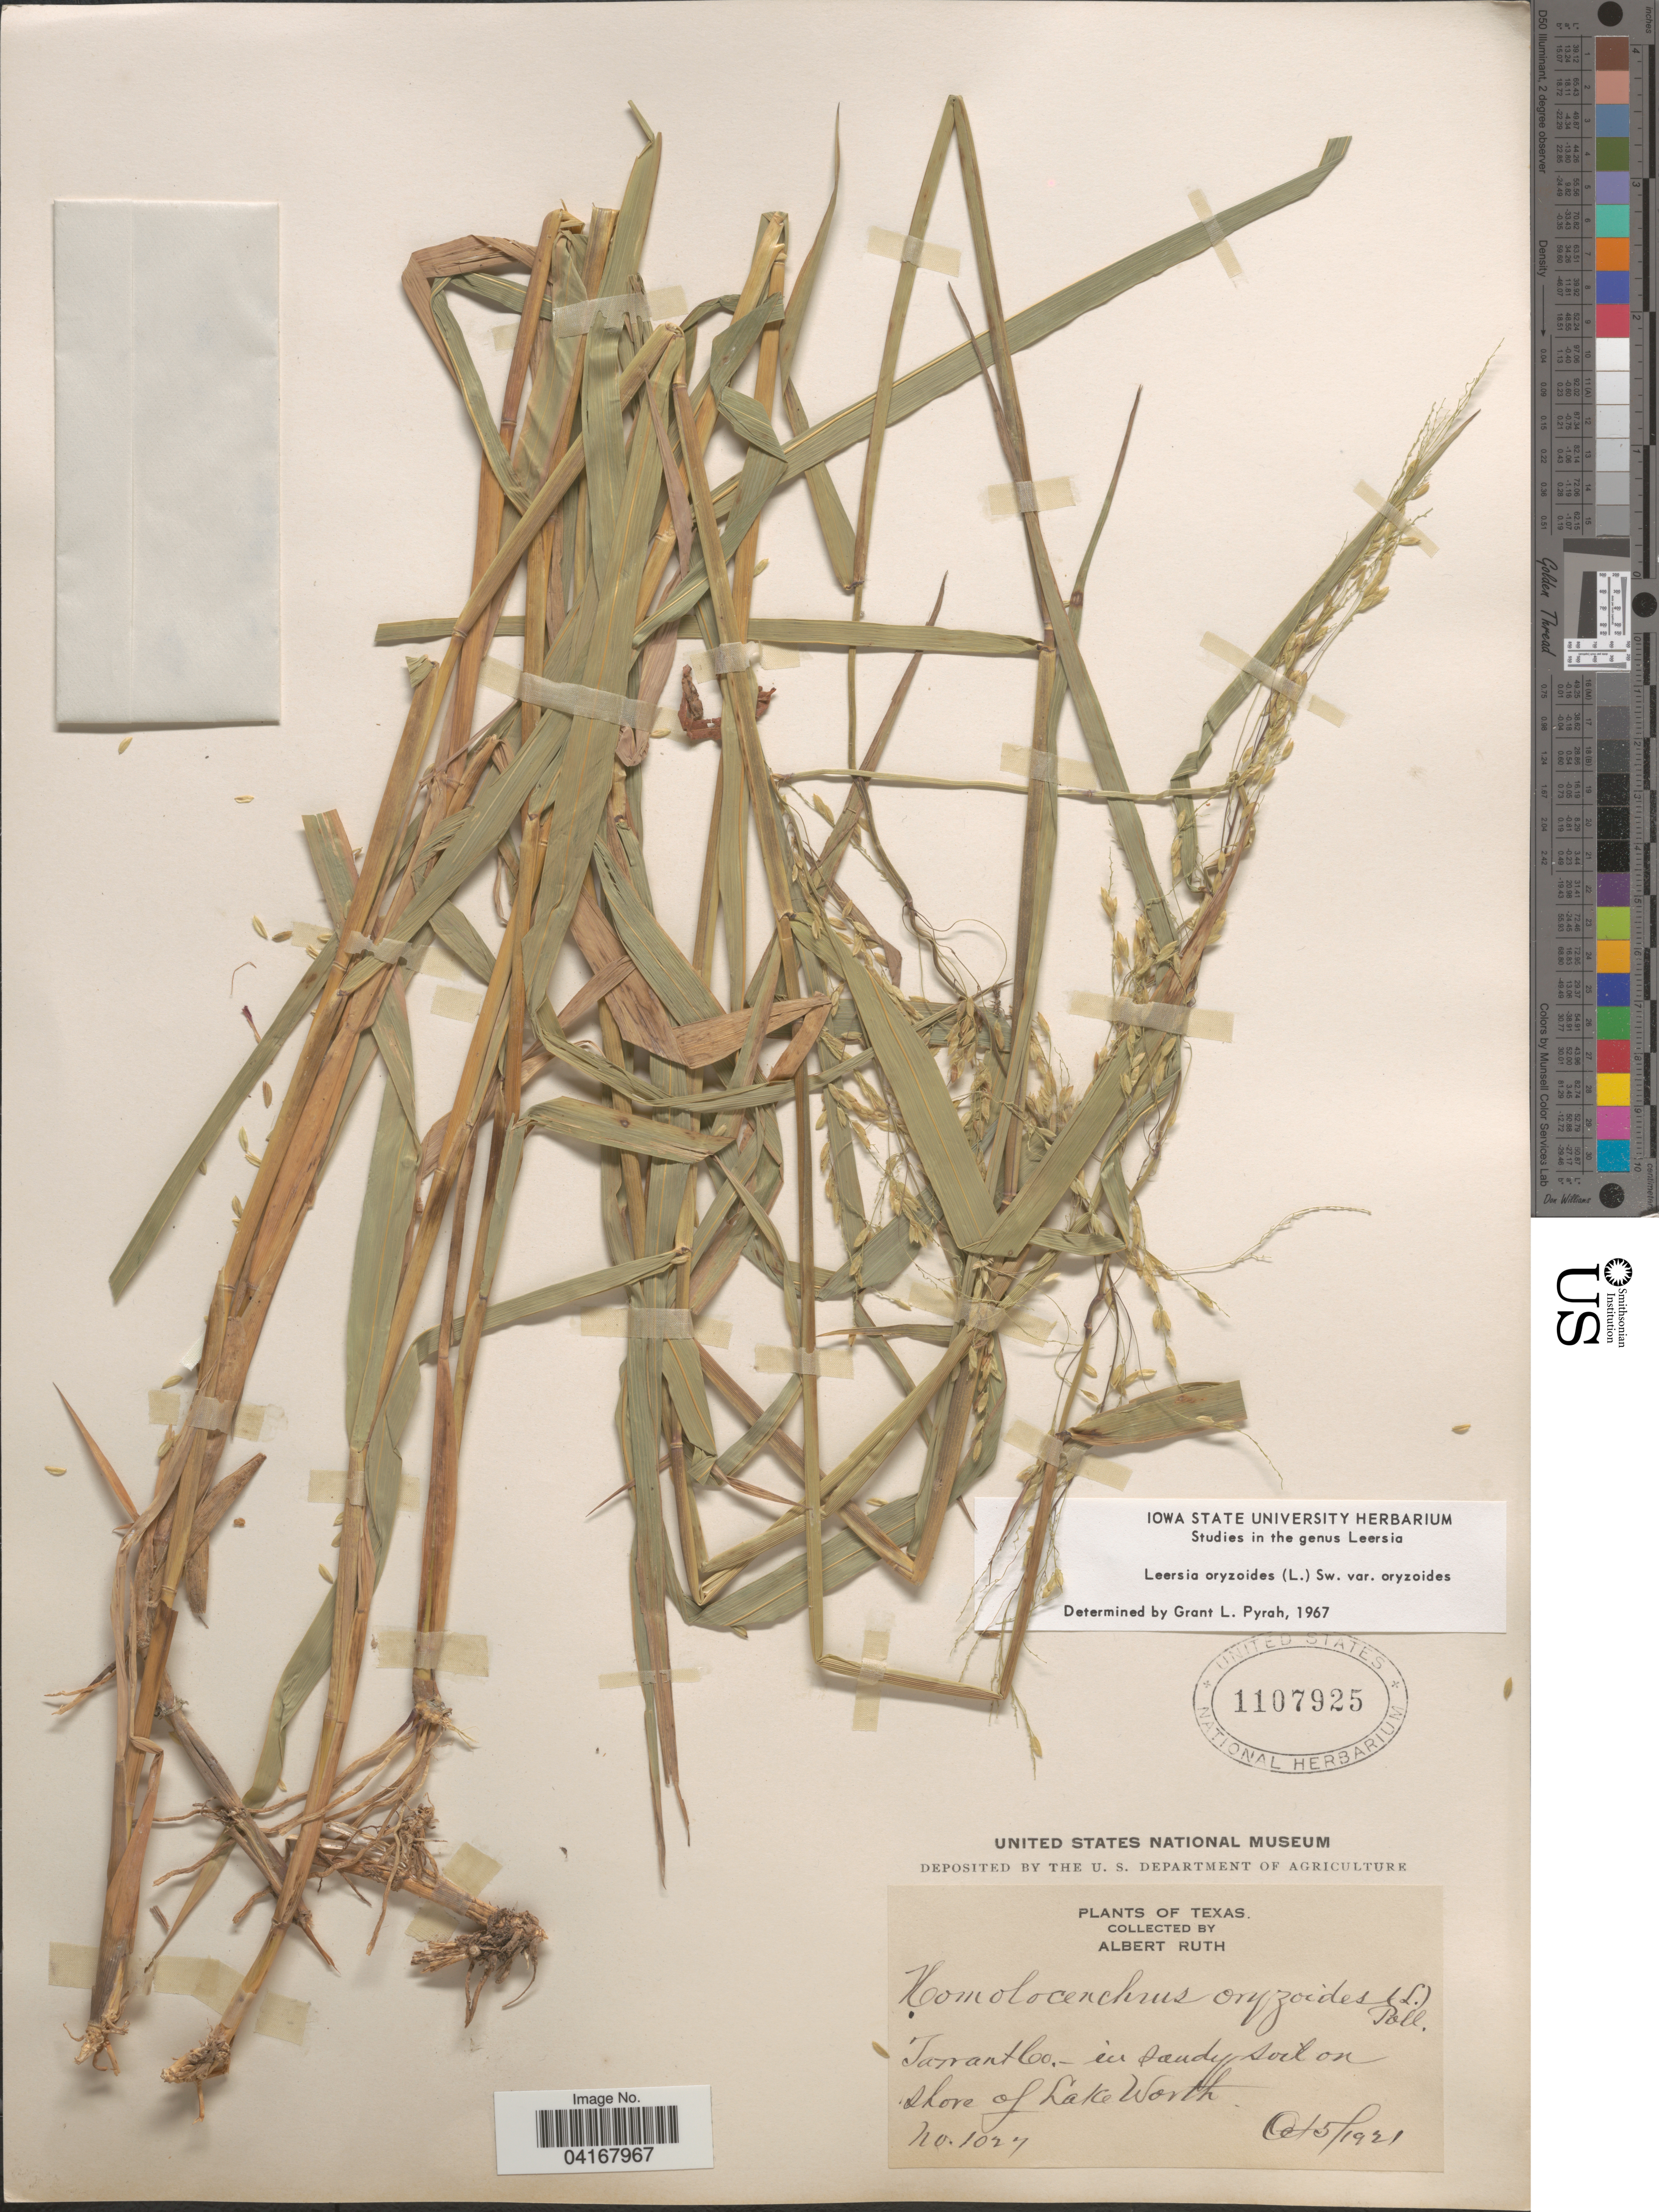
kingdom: Plantae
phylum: Tracheophyta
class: Liliopsida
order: Poales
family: Poaceae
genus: Leersia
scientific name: Leersia oryzoides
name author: (L.) Sw.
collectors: A. Ruth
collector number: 1027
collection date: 1921-10-05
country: United States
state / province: Texas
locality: Tarrant Co. - in sandy soil on shore of Lake Worth.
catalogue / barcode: US 1107925